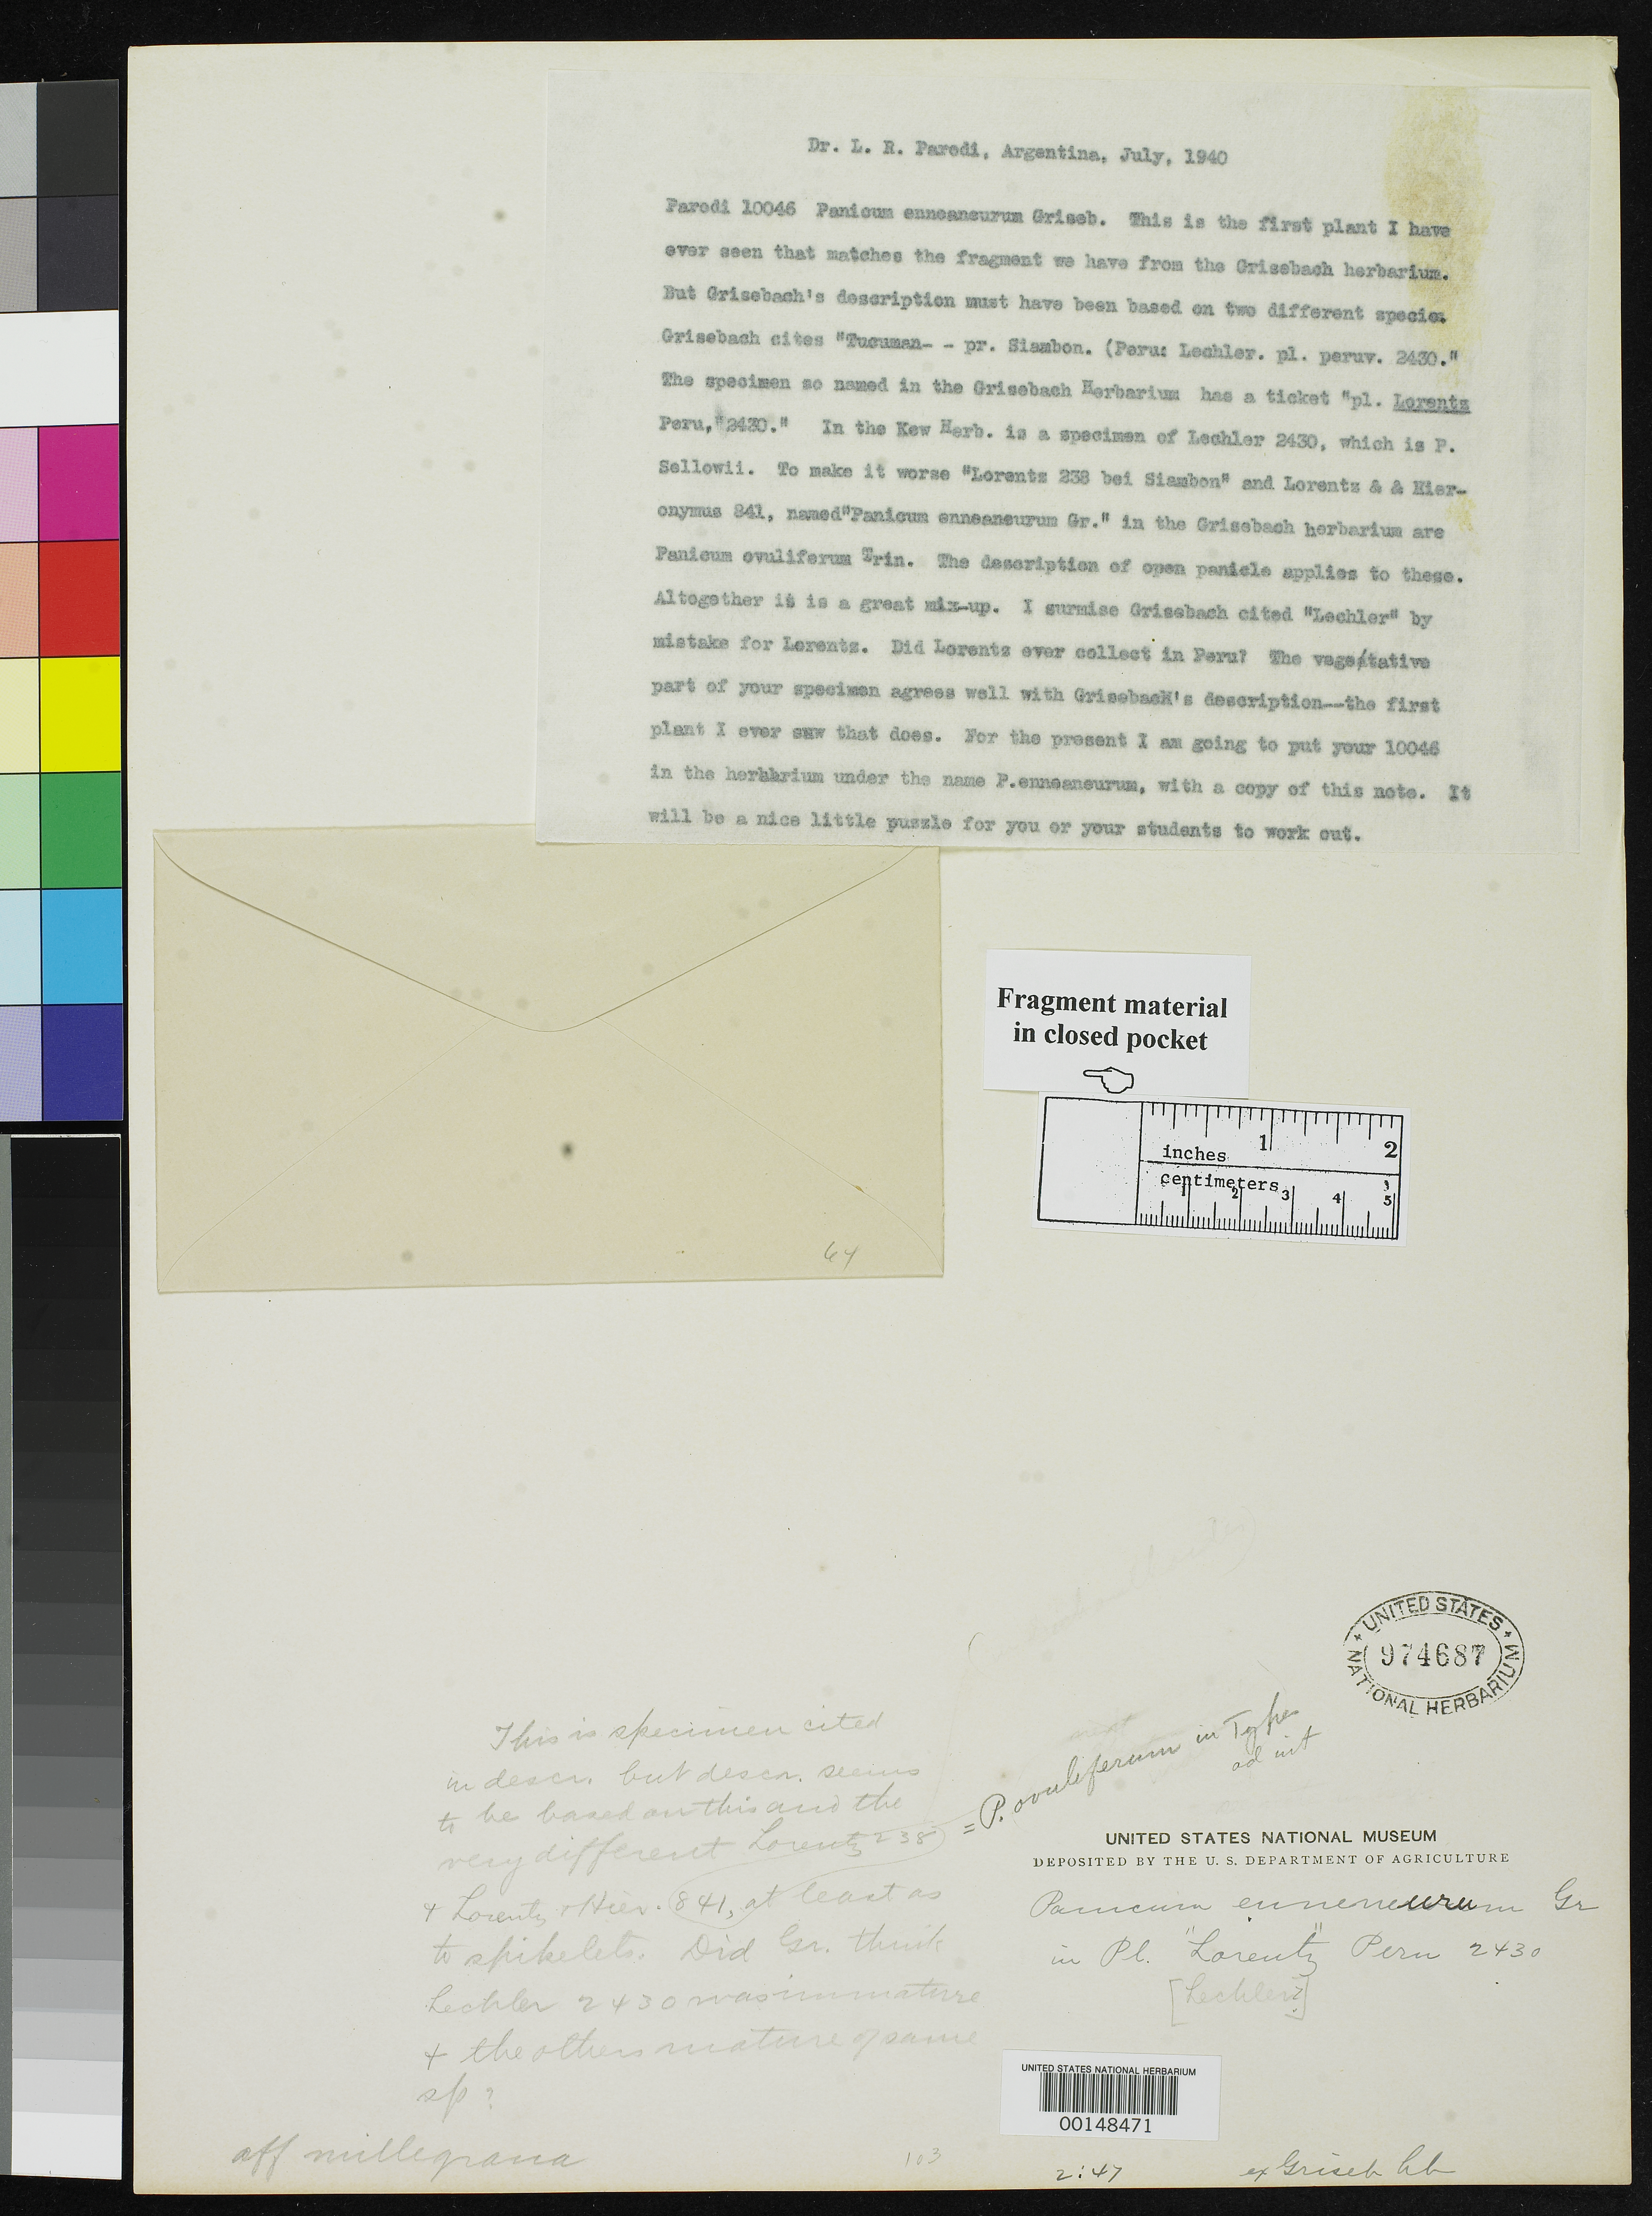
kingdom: Plantae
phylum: Tracheophyta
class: Liliopsida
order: Poales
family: Poaceae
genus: Panicum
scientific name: Panicum enneaneurum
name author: Griseb.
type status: Type Fragment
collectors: P. G. Lorentz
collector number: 2430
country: Argentina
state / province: Tucumán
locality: Near Siamban.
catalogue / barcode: US 974687